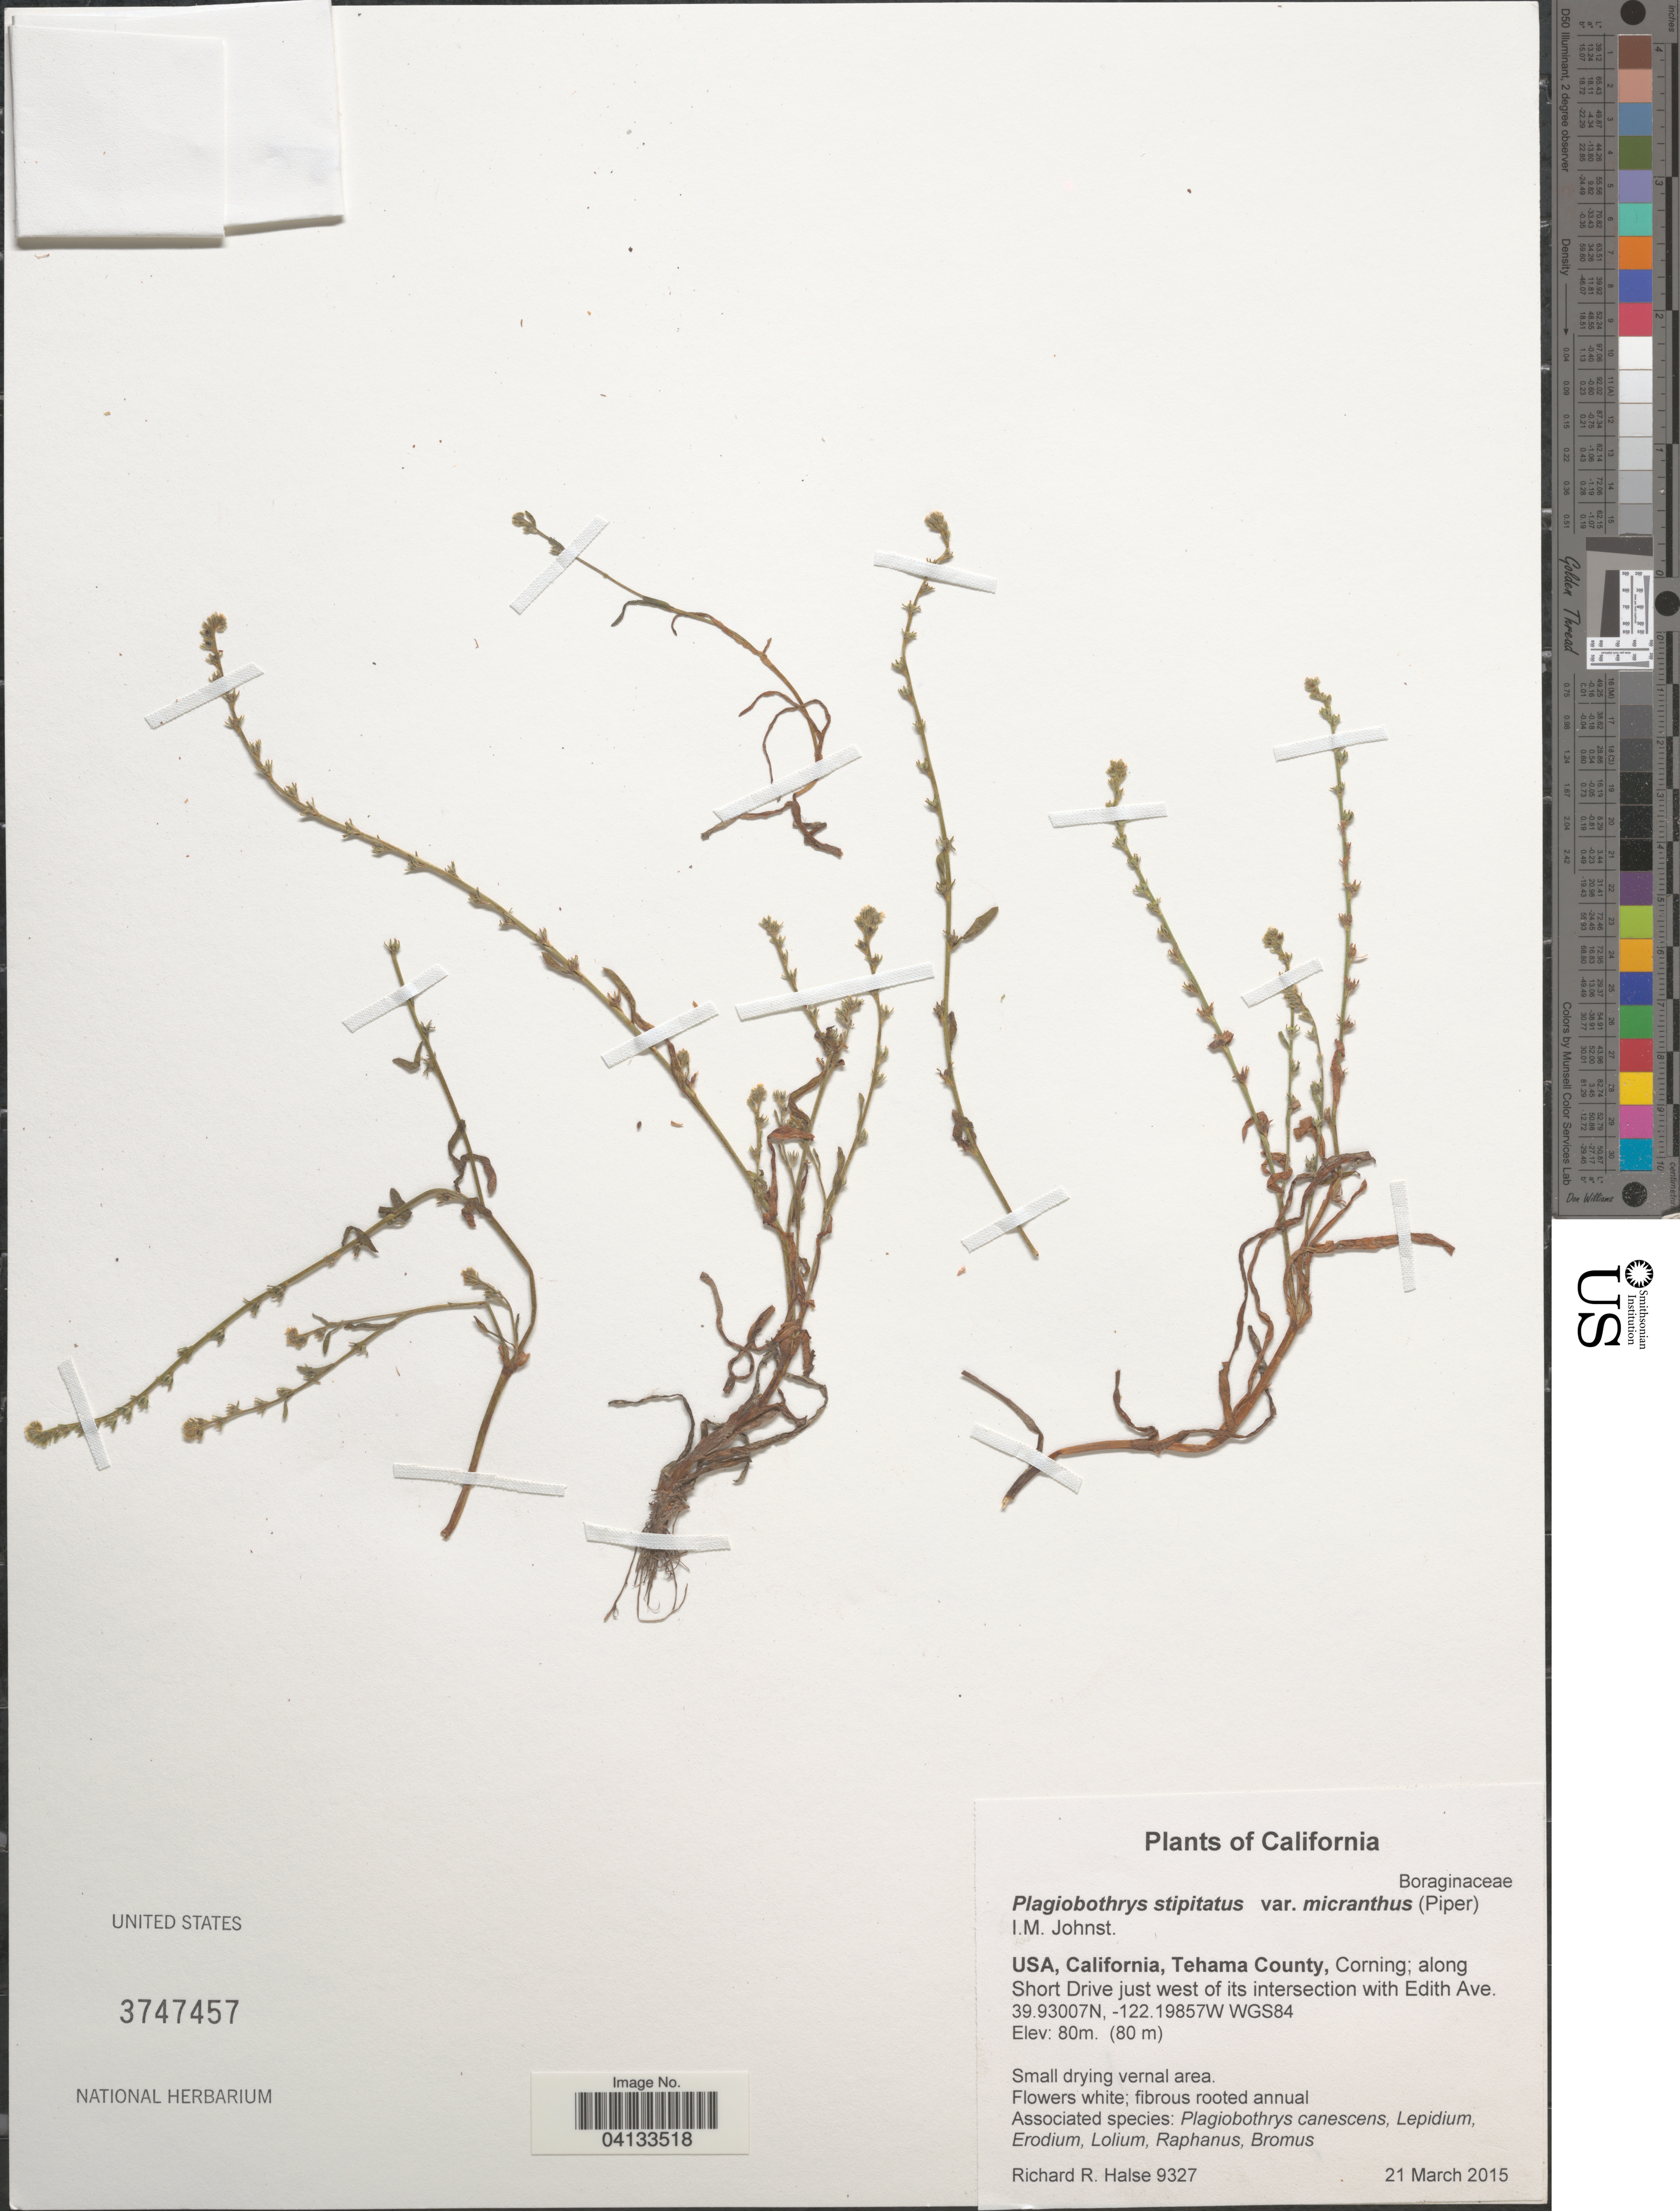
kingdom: Plantae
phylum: Tracheophyta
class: Magnoliopsida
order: Boraginales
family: Boraginaceae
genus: Plagiobothrys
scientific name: Plagiobothrys stipitatus var. micranthus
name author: (Greene) I.M. Johnst.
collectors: R. Halse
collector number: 9327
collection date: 2015-03-21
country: United States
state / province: California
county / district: Tehama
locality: Tehama County, Corning; along Short Drive just west of its intersection with Edith Ave. WGS84.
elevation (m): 80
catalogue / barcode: US 3747457